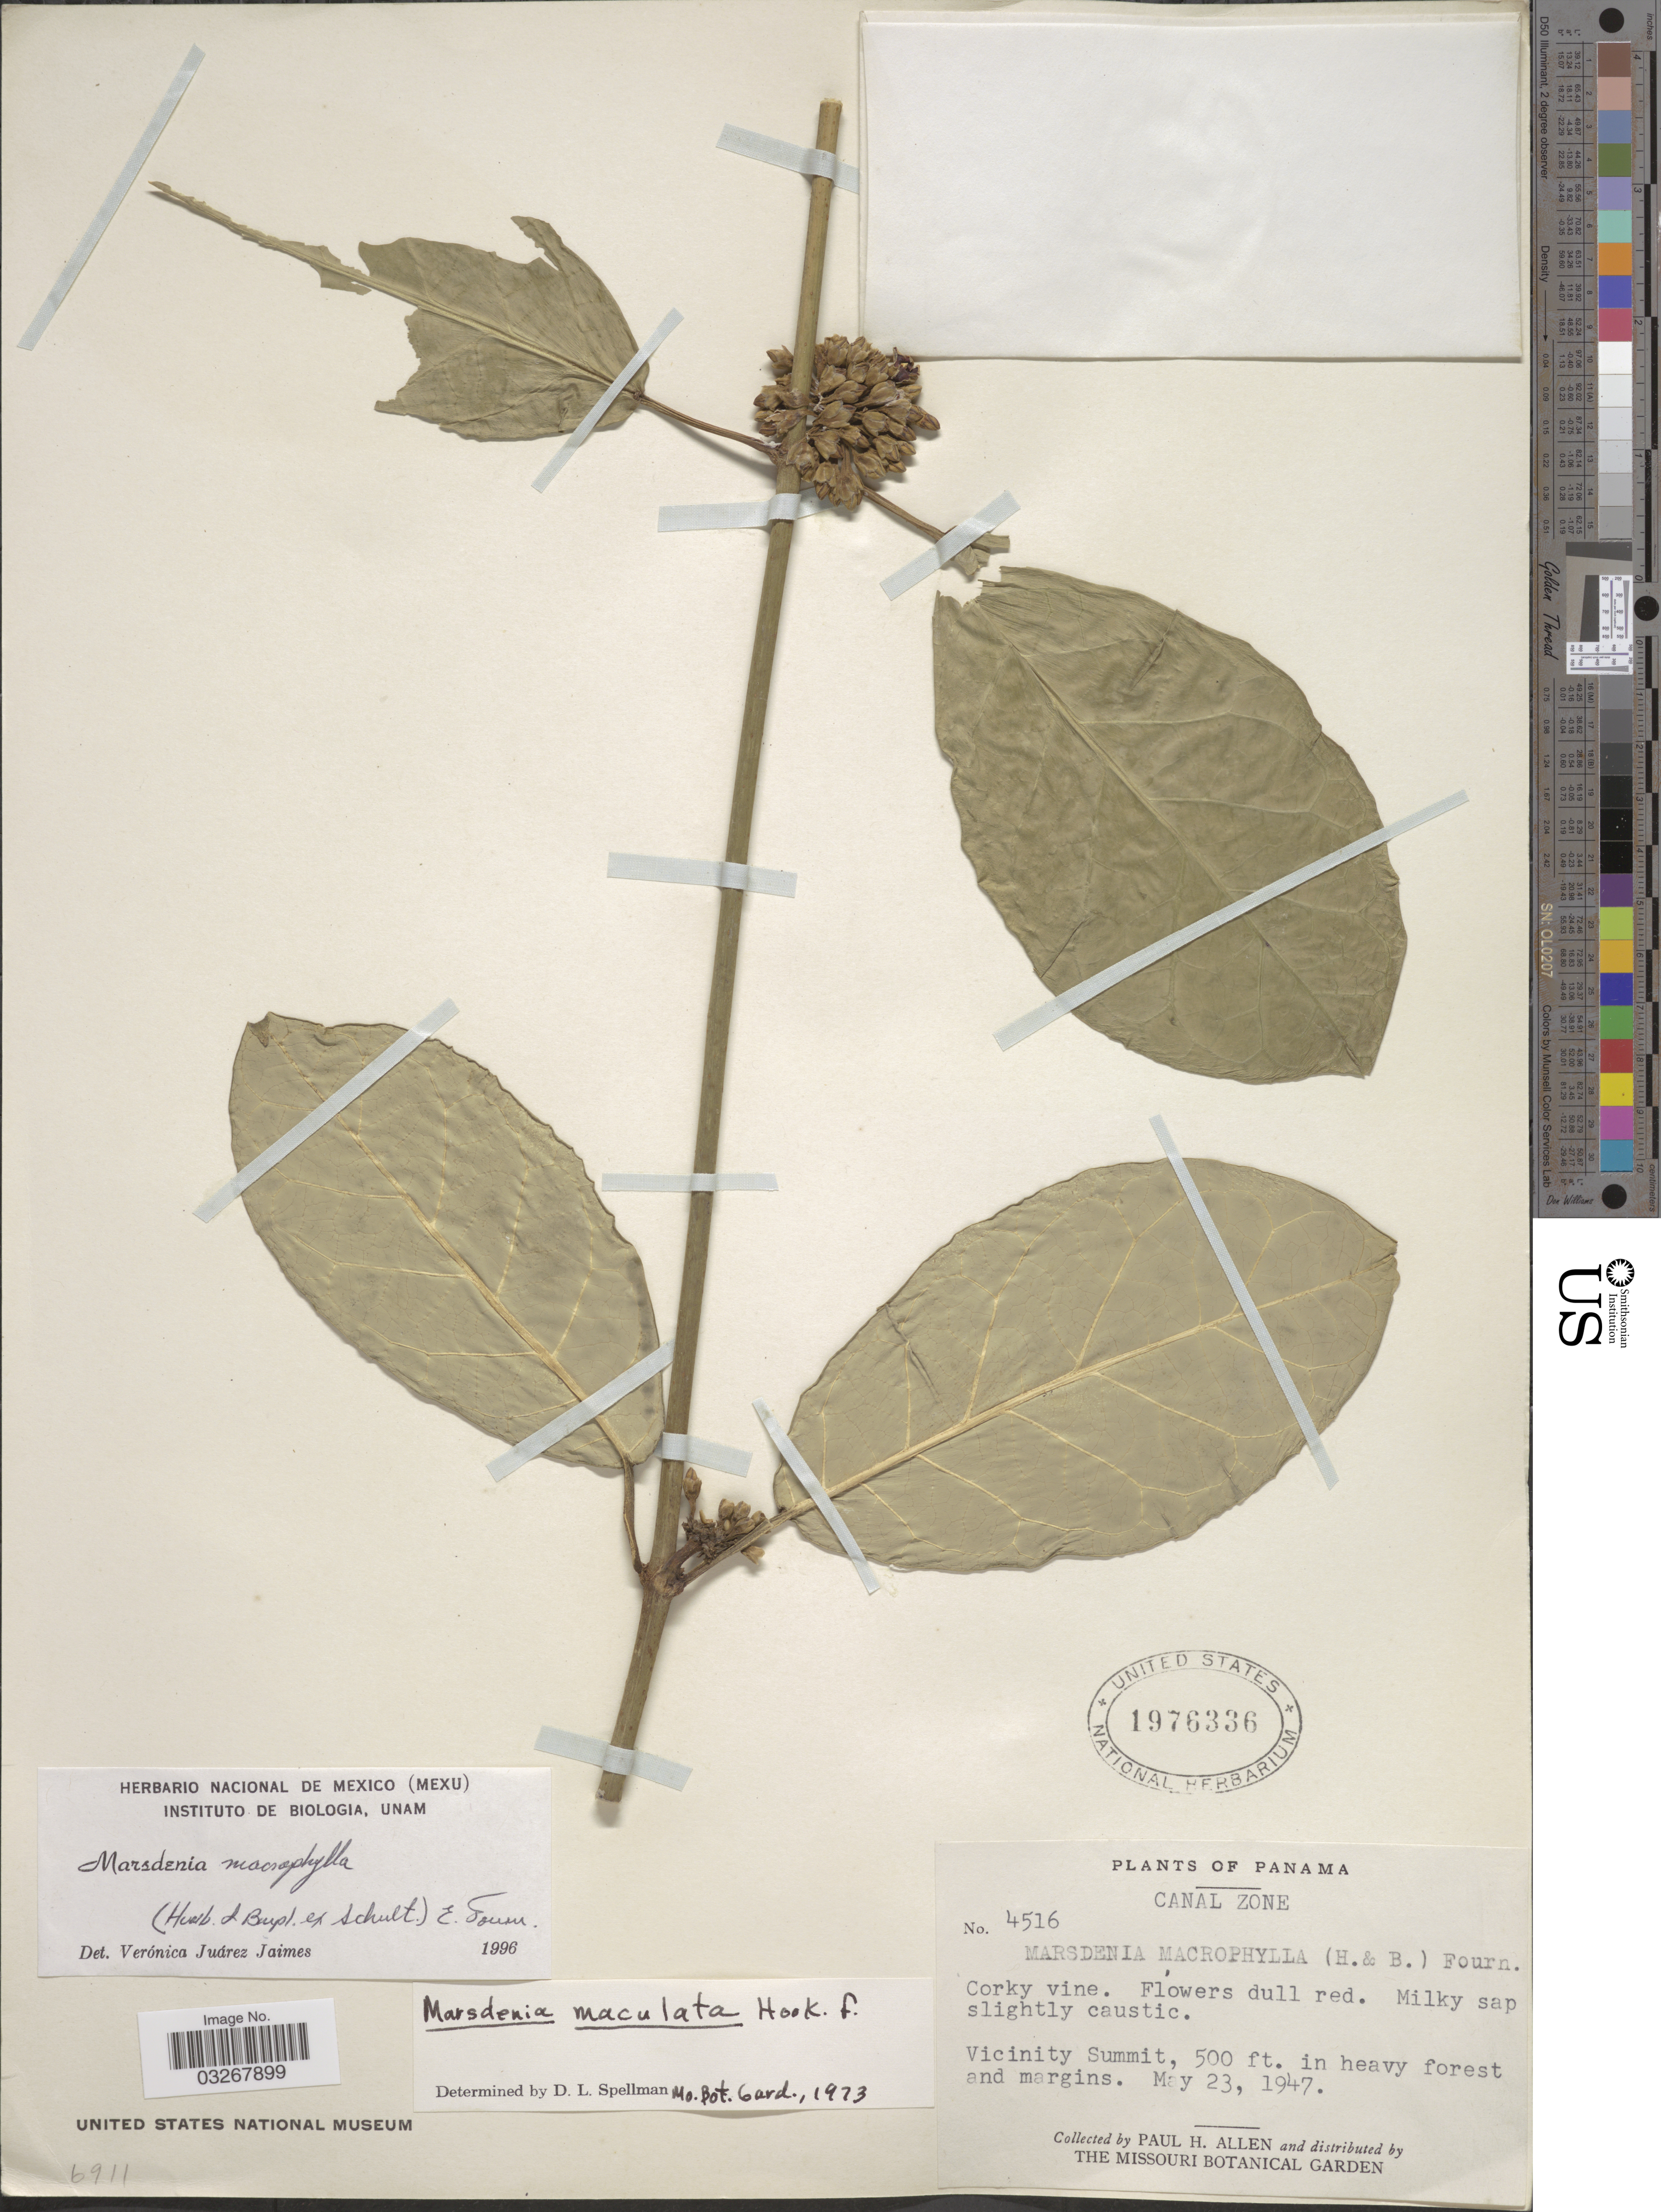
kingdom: Plantae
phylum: Tracheophyta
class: Magnoliopsida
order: Gentianales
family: Apocynaceae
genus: Marsdenia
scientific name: Marsdenia macrophylla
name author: (Humb. & Bonpl. ex Schult.) E. Fourn.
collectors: P. H. Allen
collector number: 4516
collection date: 1947-05-23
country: Panama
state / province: Colón / Panamá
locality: Canal Zone, Vicinity Summit.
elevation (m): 152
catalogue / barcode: US 1976336